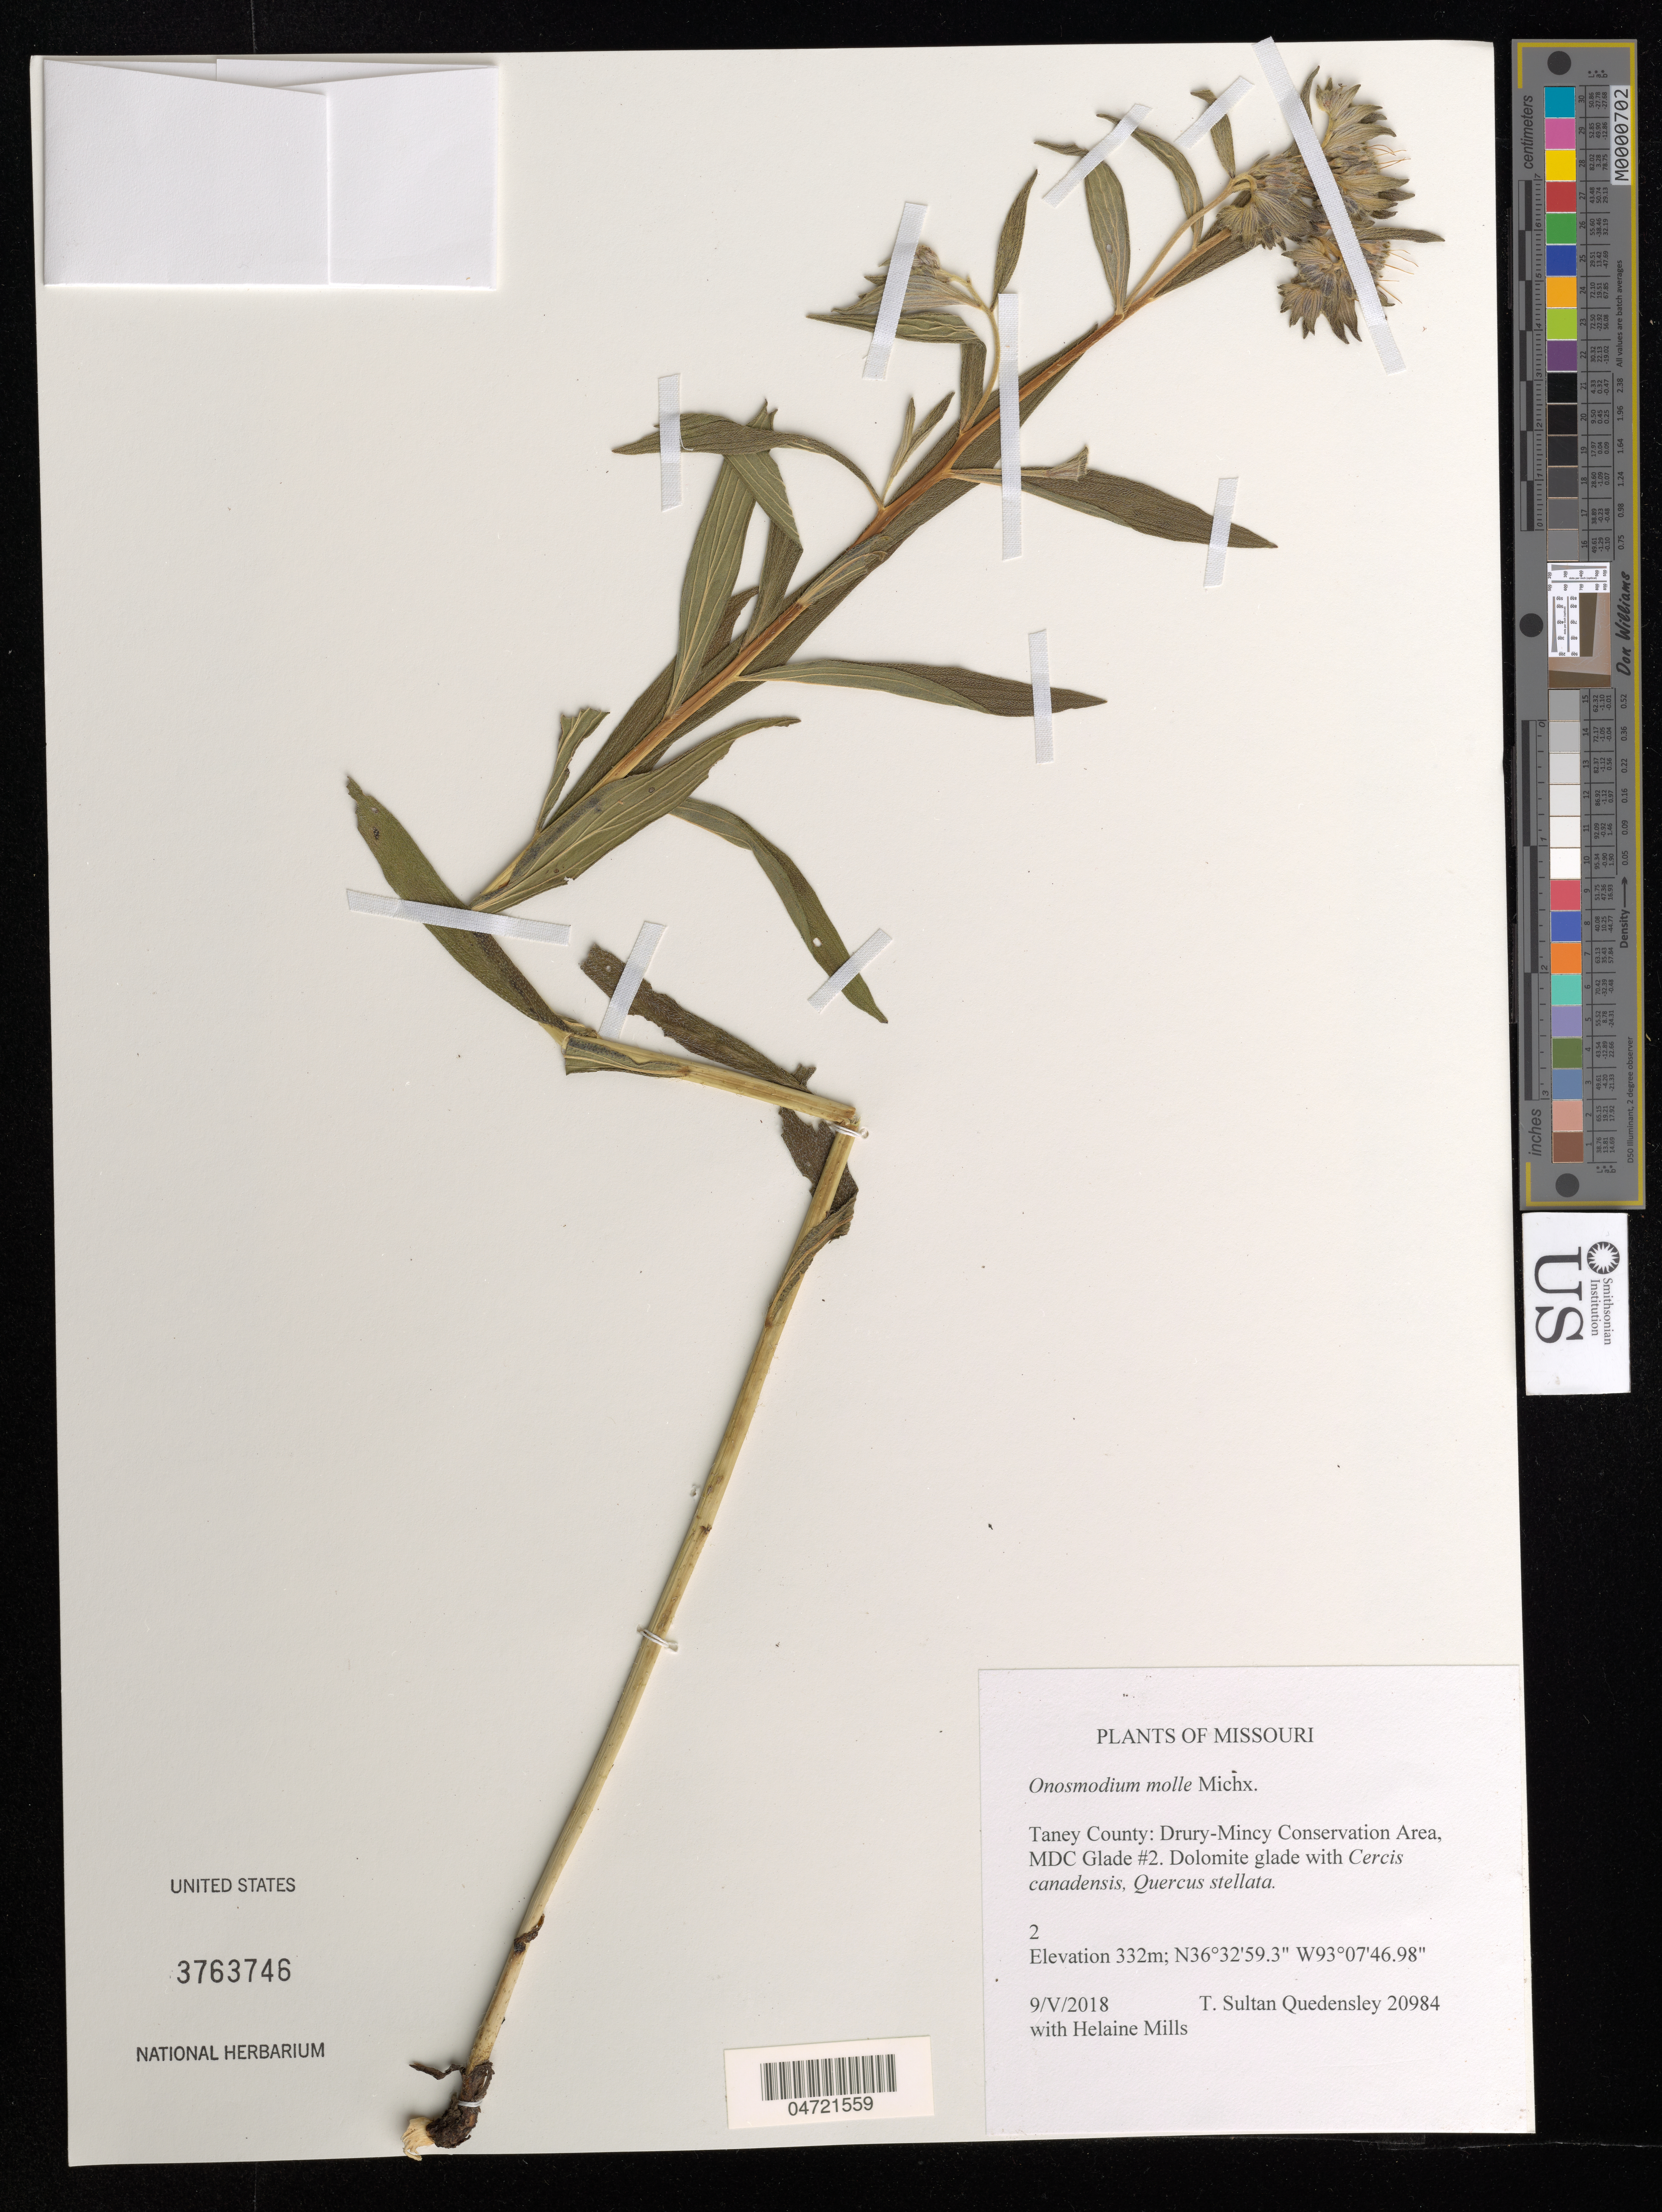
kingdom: Plantae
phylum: Tracheophyta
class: Magnoliopsida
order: Boraginales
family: Boraginaceae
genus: Onosmodium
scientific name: Onosmodium molle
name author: Michx.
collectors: T. S. Quedensley & H. Mills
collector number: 20984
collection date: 2018-05-09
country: United States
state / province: Missouri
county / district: Taney County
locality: Drury-Mincy Conservation Area, MDC Glade #2.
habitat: Dolomite glade.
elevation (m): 332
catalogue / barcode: US 3763746